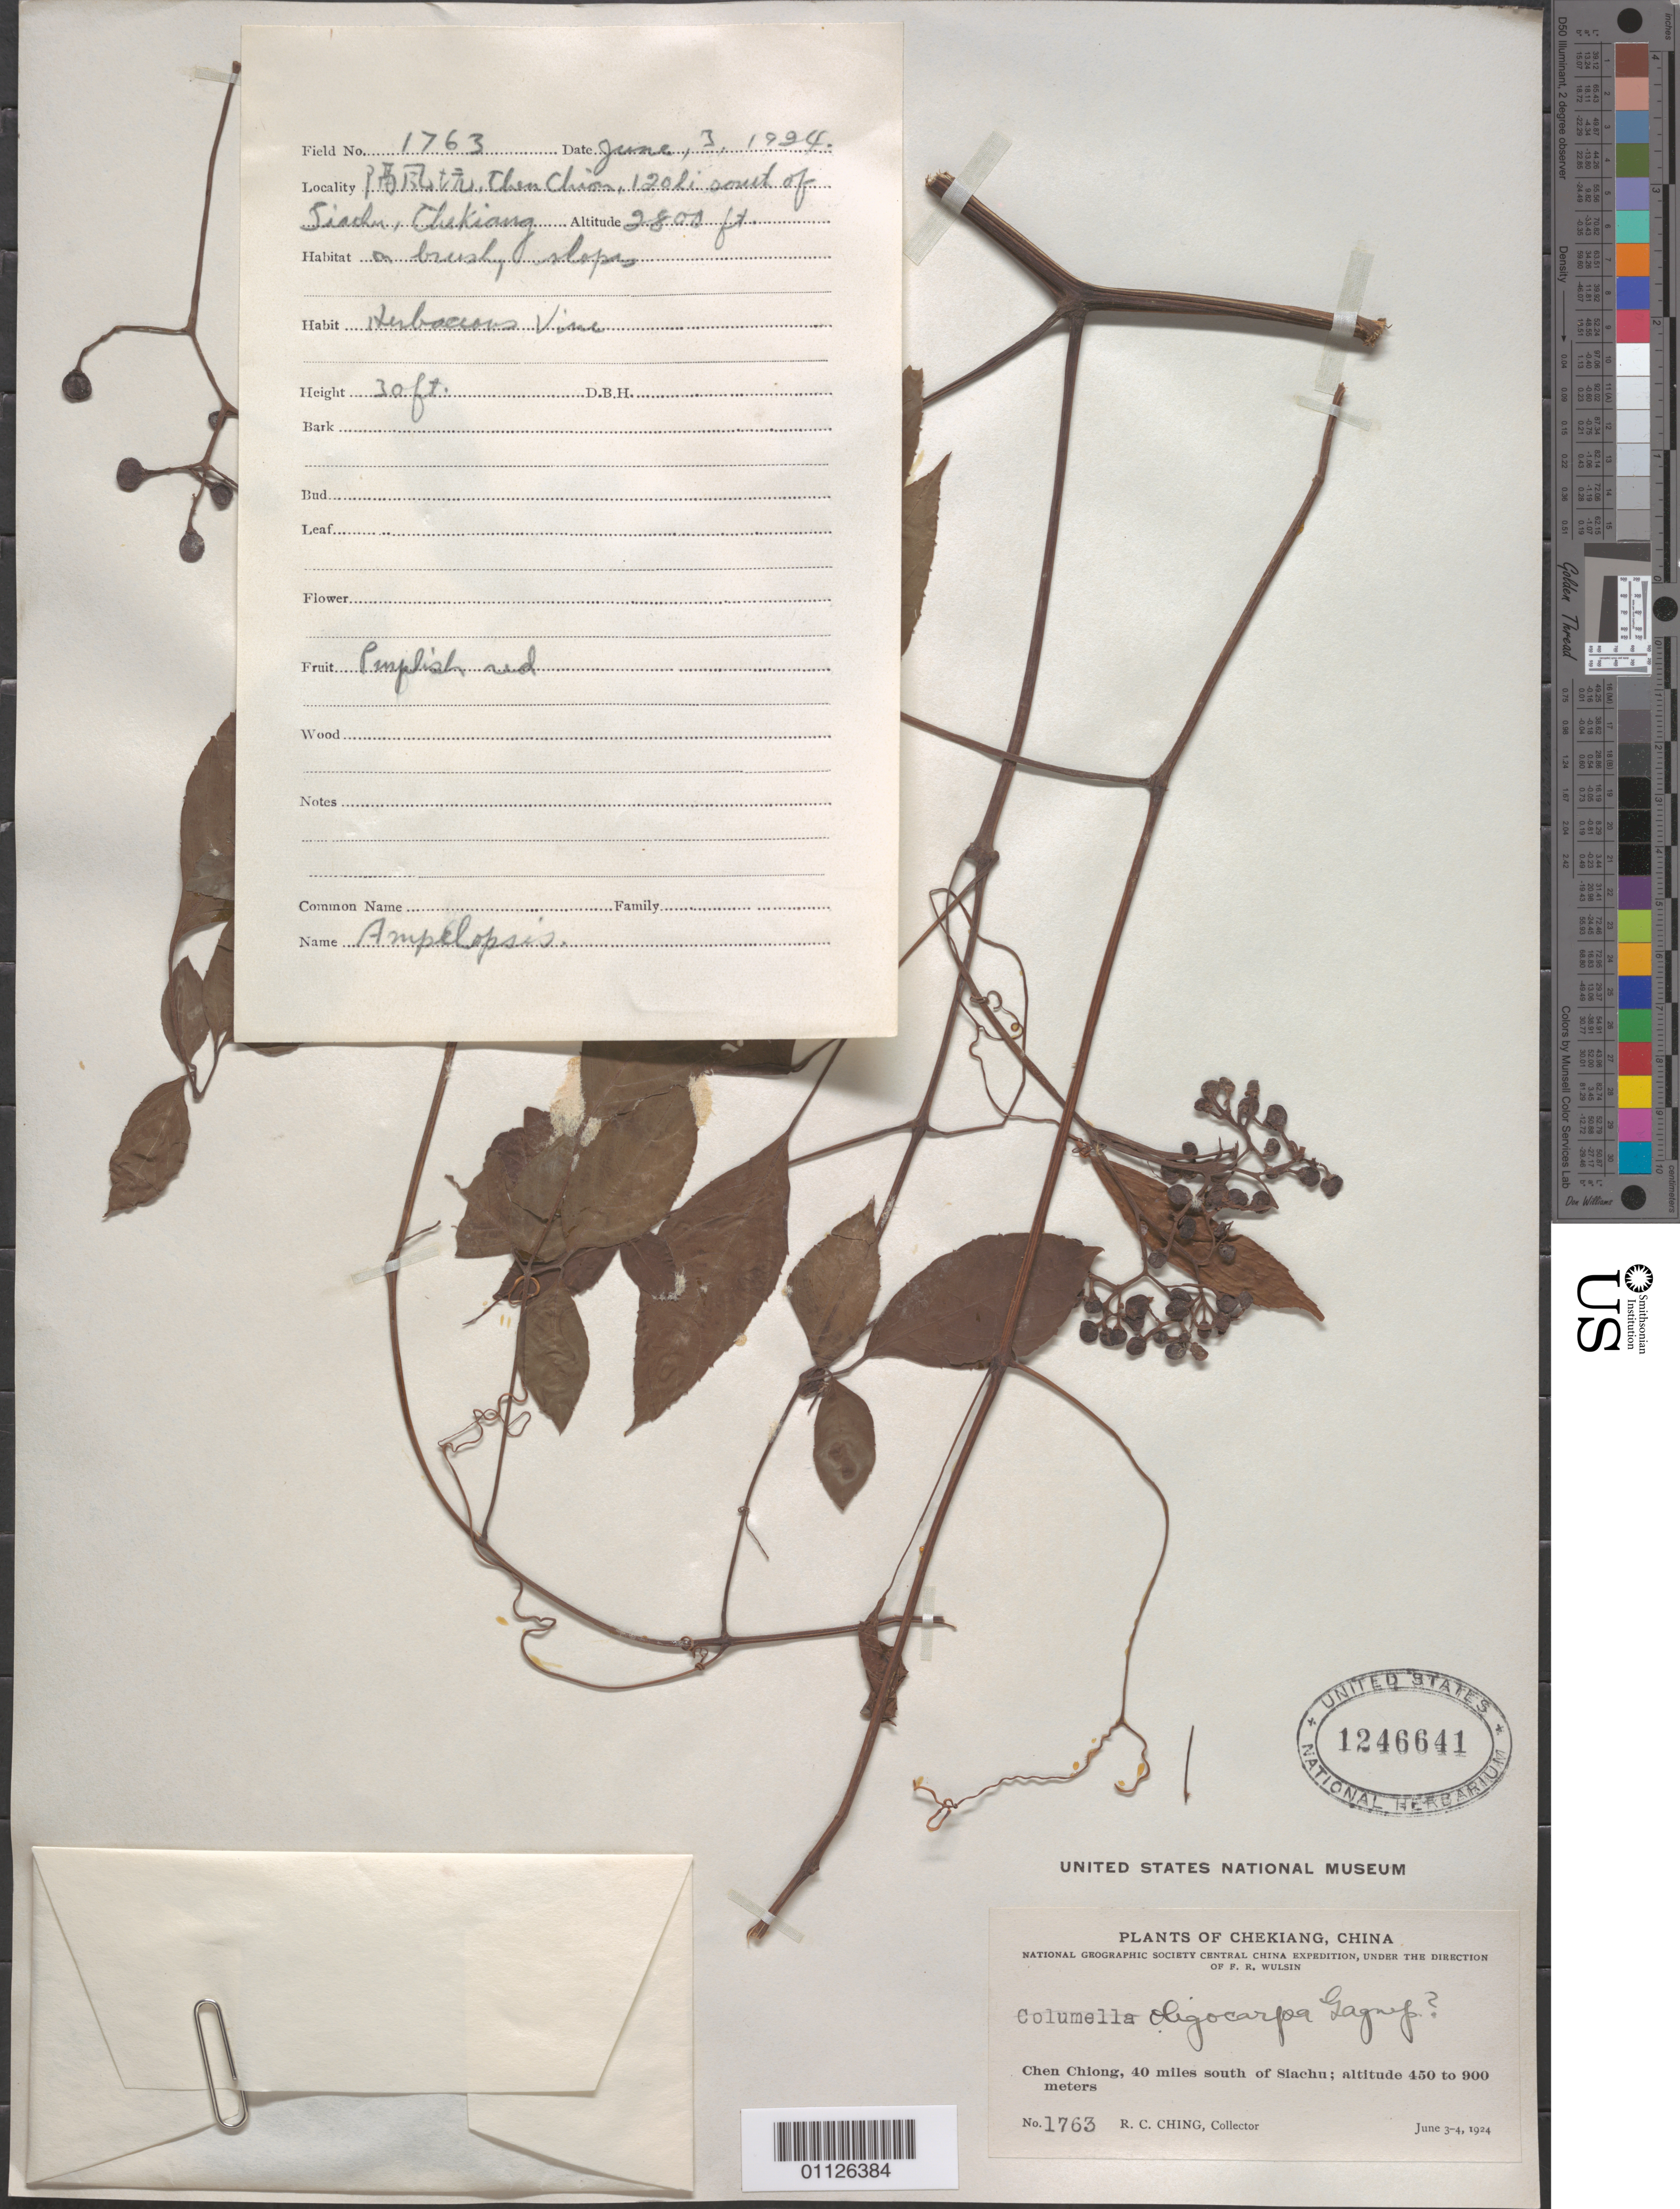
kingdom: Plantae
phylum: Tracheophyta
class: Magnoliopsida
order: Vitales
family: Vitaceae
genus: Pseudocayratia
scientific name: Pseudocayratia oliogocarpa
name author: (H. Lév. & Vaniot) J. Wen & L.M. Lu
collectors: R. C. Ching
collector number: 1763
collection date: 1924-06-03/1924-06-04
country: China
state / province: Zhejiang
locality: Chen Chiong, 40 mi S of Siachu.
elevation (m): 450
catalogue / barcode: US 1246641